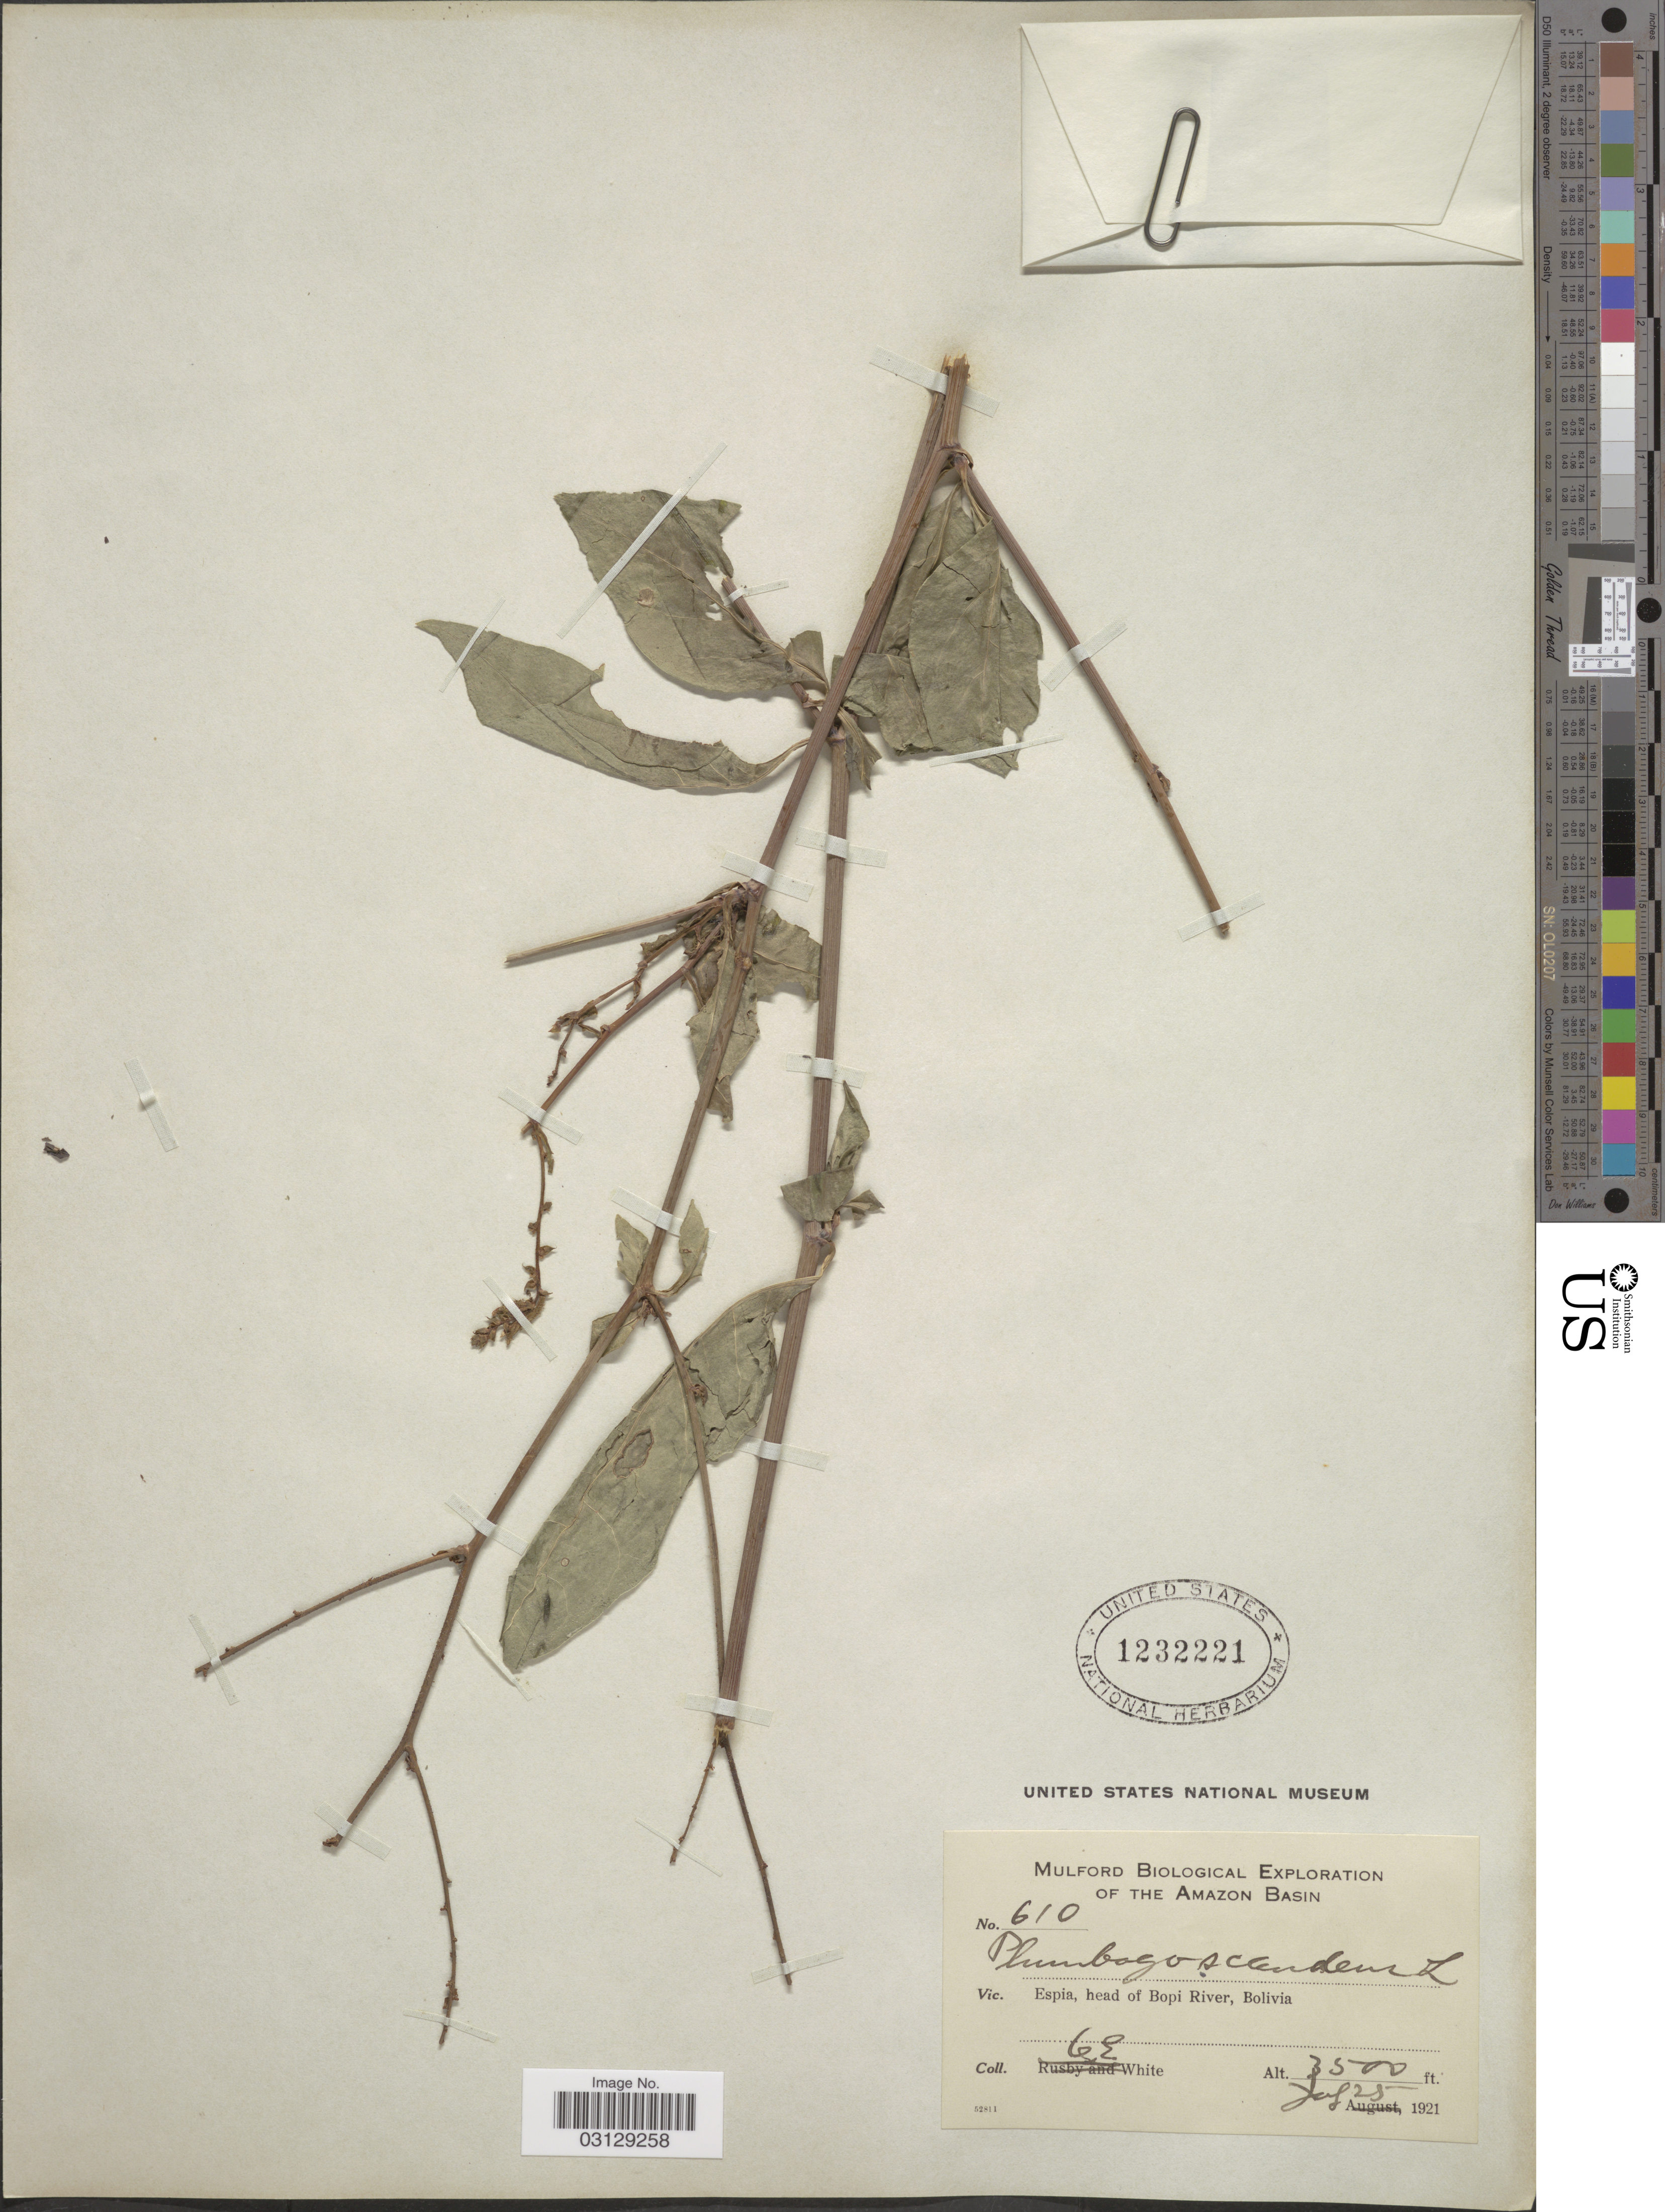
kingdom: Plantae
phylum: Tracheophyta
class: Magnoliopsida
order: Caryophyllales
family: Plumbaginaceae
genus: Plumbago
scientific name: Plumbago scandens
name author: L.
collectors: O. E. White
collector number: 610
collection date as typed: July 25, 1921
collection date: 1921-07-25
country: Bolivia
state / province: La Paz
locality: Espia, head of Bopi River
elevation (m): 1067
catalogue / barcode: US 1232221